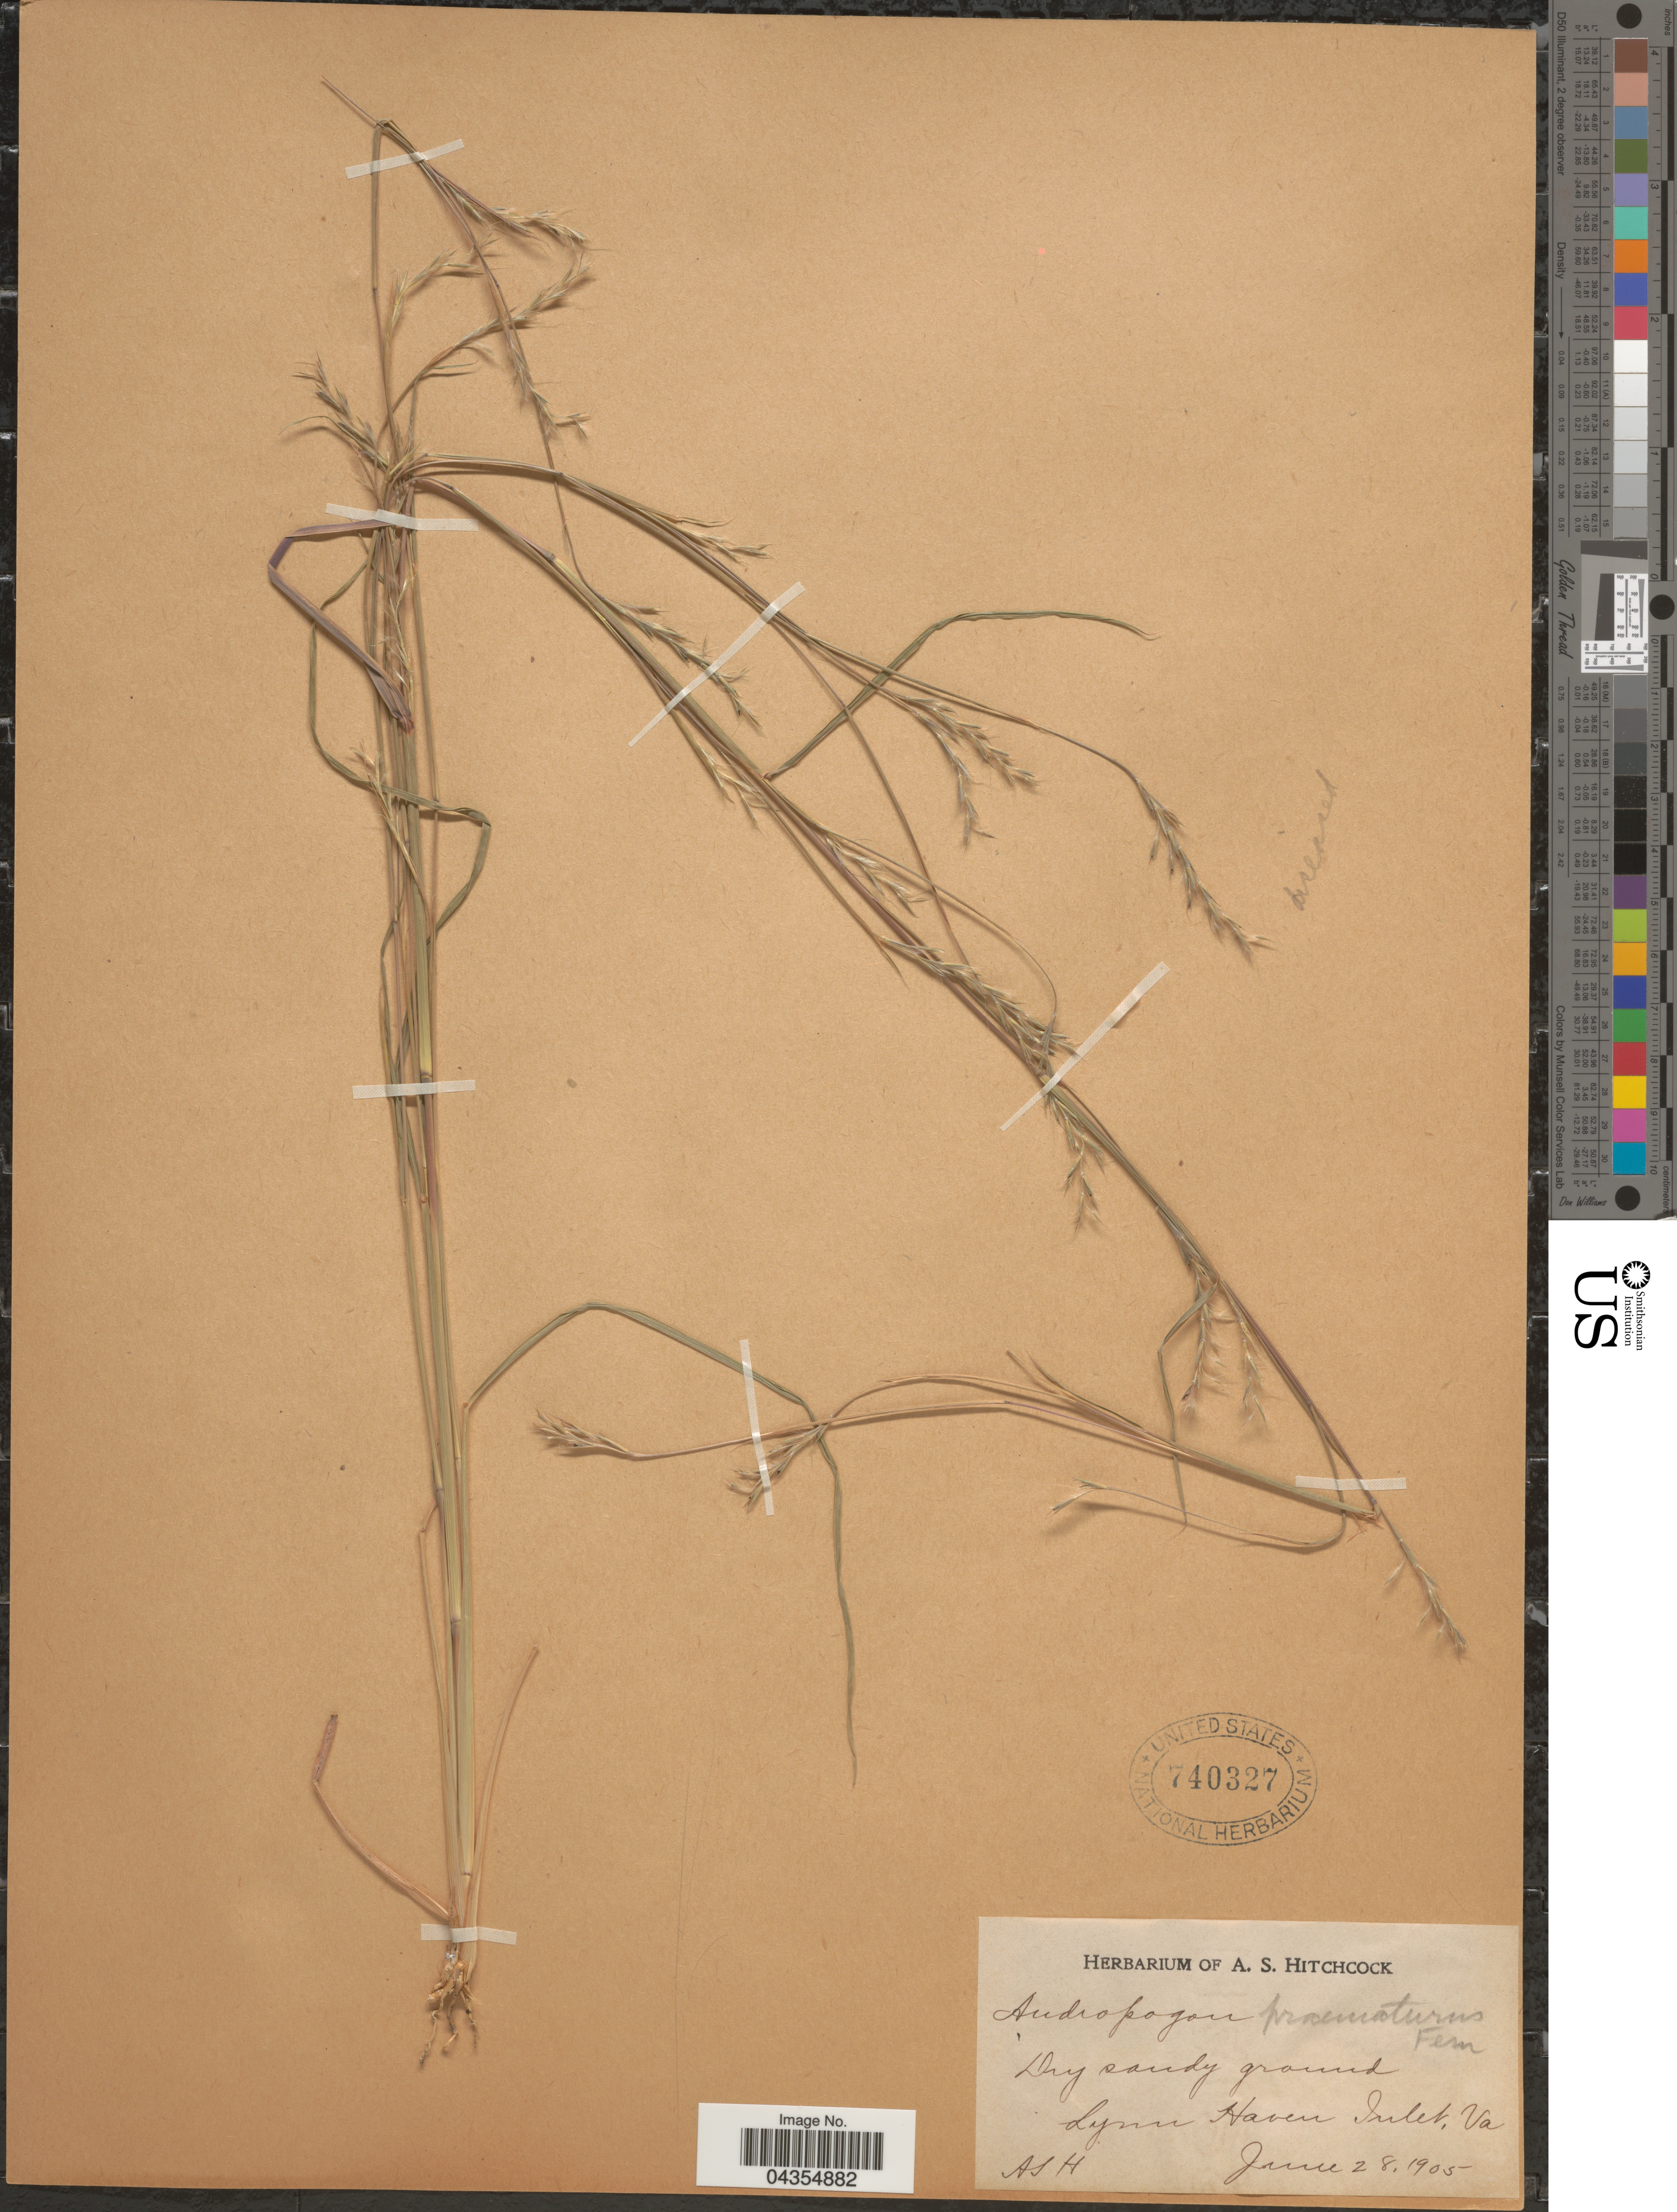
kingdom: Plantae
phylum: Tracheophyta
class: Liliopsida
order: Poales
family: Poaceae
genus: Schizachyrium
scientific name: Schizachyrium sanguineum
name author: (Retz.) Alston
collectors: A. S. Hitchcock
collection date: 1905-06-28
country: United States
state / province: Virginia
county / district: City of Virginia Beach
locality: Lynn Haven Inlet.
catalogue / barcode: US 740327